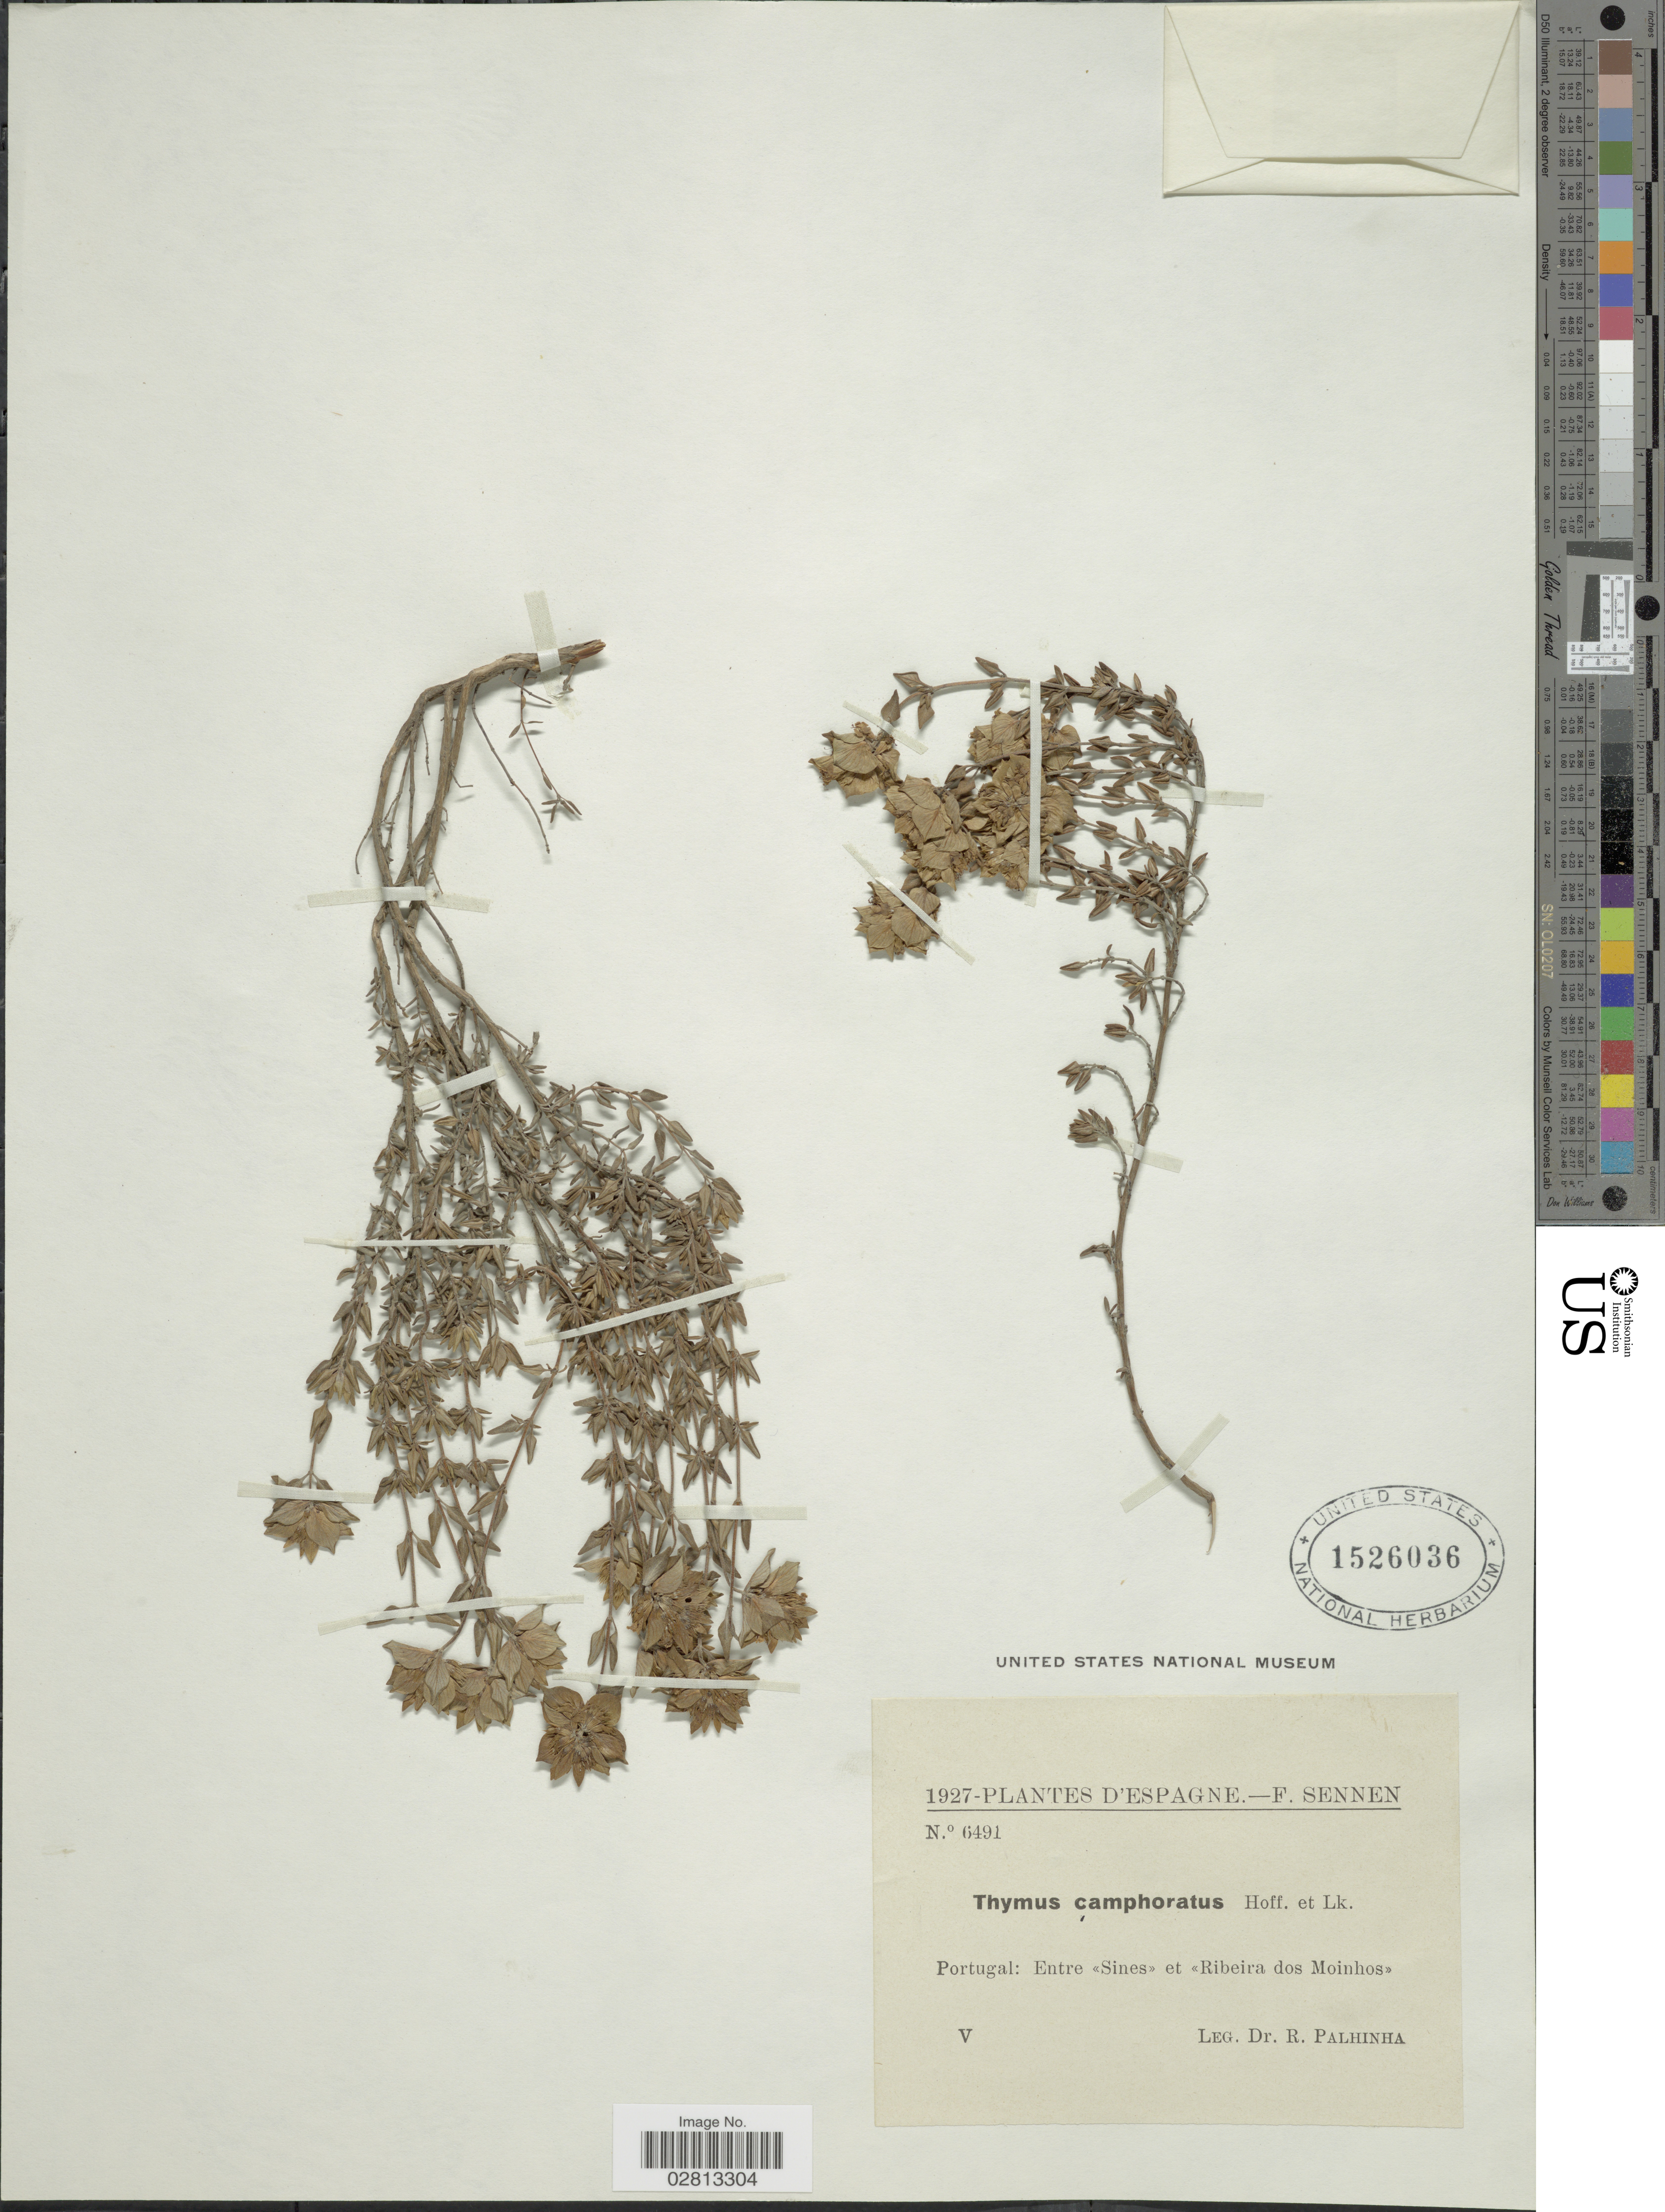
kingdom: Plantae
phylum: Tracheophyta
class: Magnoliopsida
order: Lamiales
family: Lamiaceae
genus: Thymus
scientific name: Thymus camphoratus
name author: Hoffmanns. & Link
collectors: R. Palhinha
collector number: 6491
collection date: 1927-05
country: Portugal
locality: Entre Sines et Ribeira dos Moinhos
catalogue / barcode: US 1526036